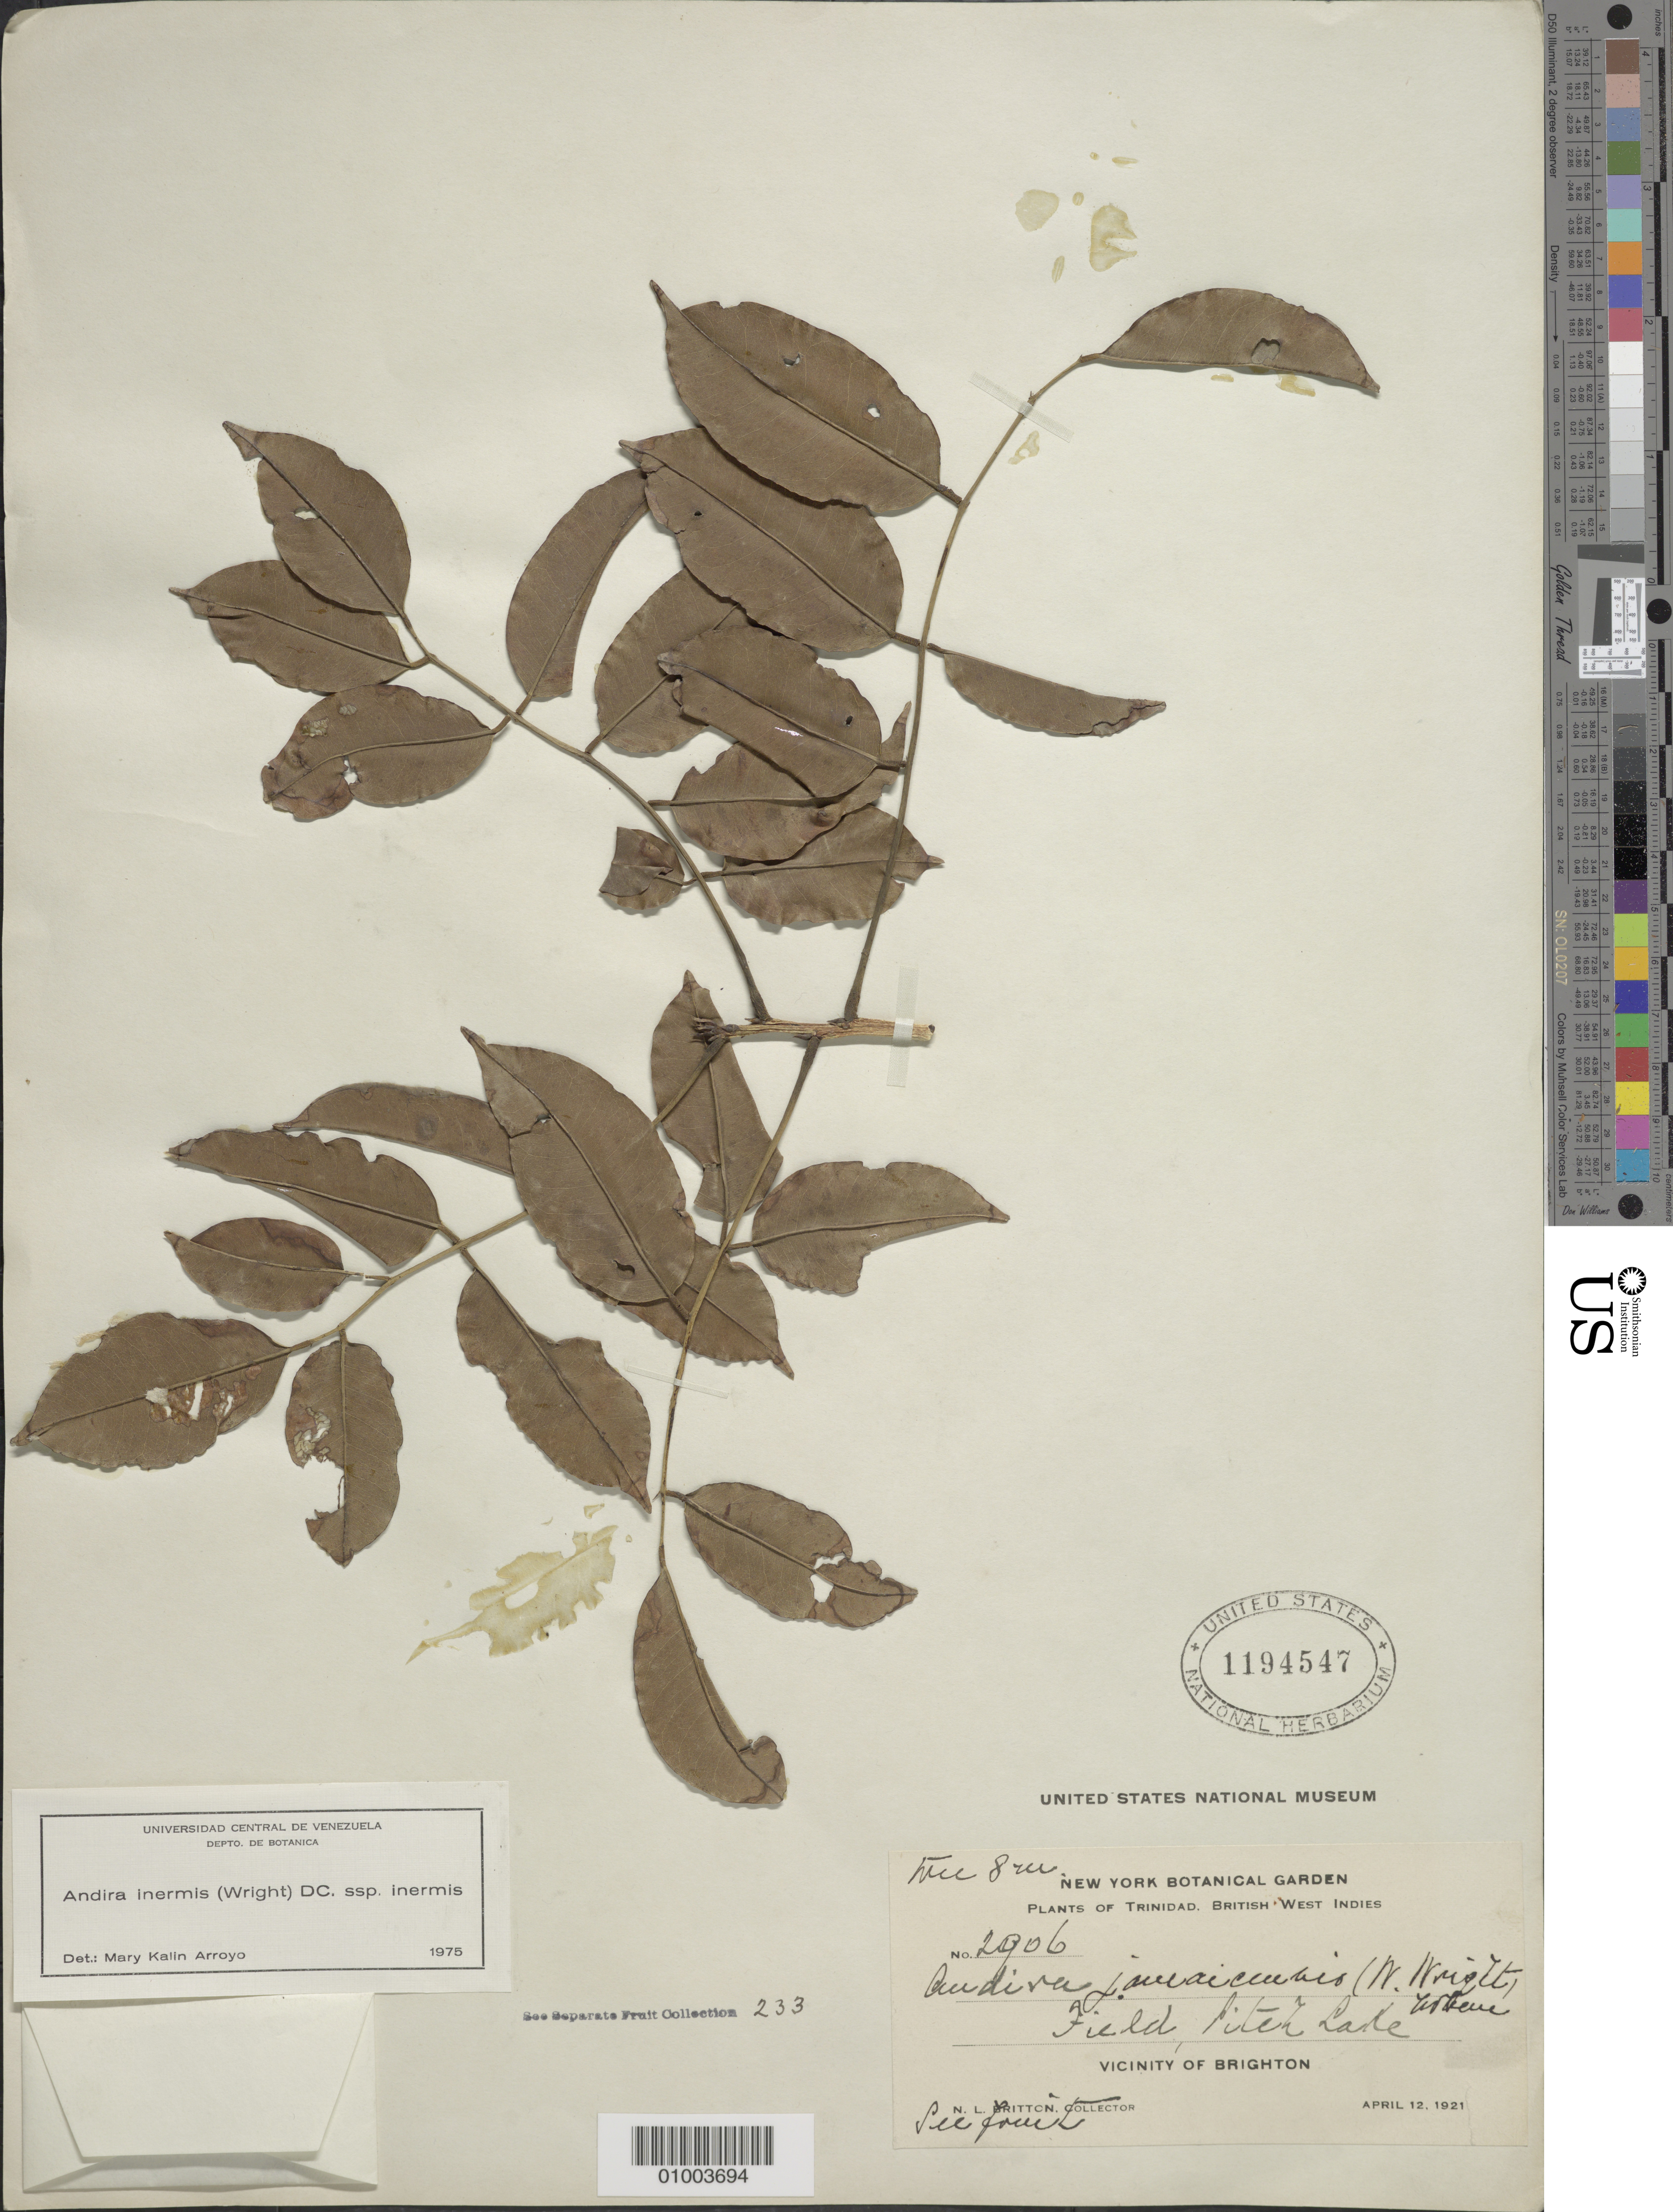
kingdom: Plantae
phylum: Tracheophyta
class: Magnoliopsida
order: Fabales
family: Fabaceae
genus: Andira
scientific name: Andira inermis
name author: (W. Wright) Kunth ex DC.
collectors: N. Britton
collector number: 2906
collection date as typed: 12 Apr 1921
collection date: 1921-04-12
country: Trinidad and Tobago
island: Trinidad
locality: Field, Pitch lake. Vicinity of Brighton. Tree 8m.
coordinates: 0 N, 0 E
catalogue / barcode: US 1194547